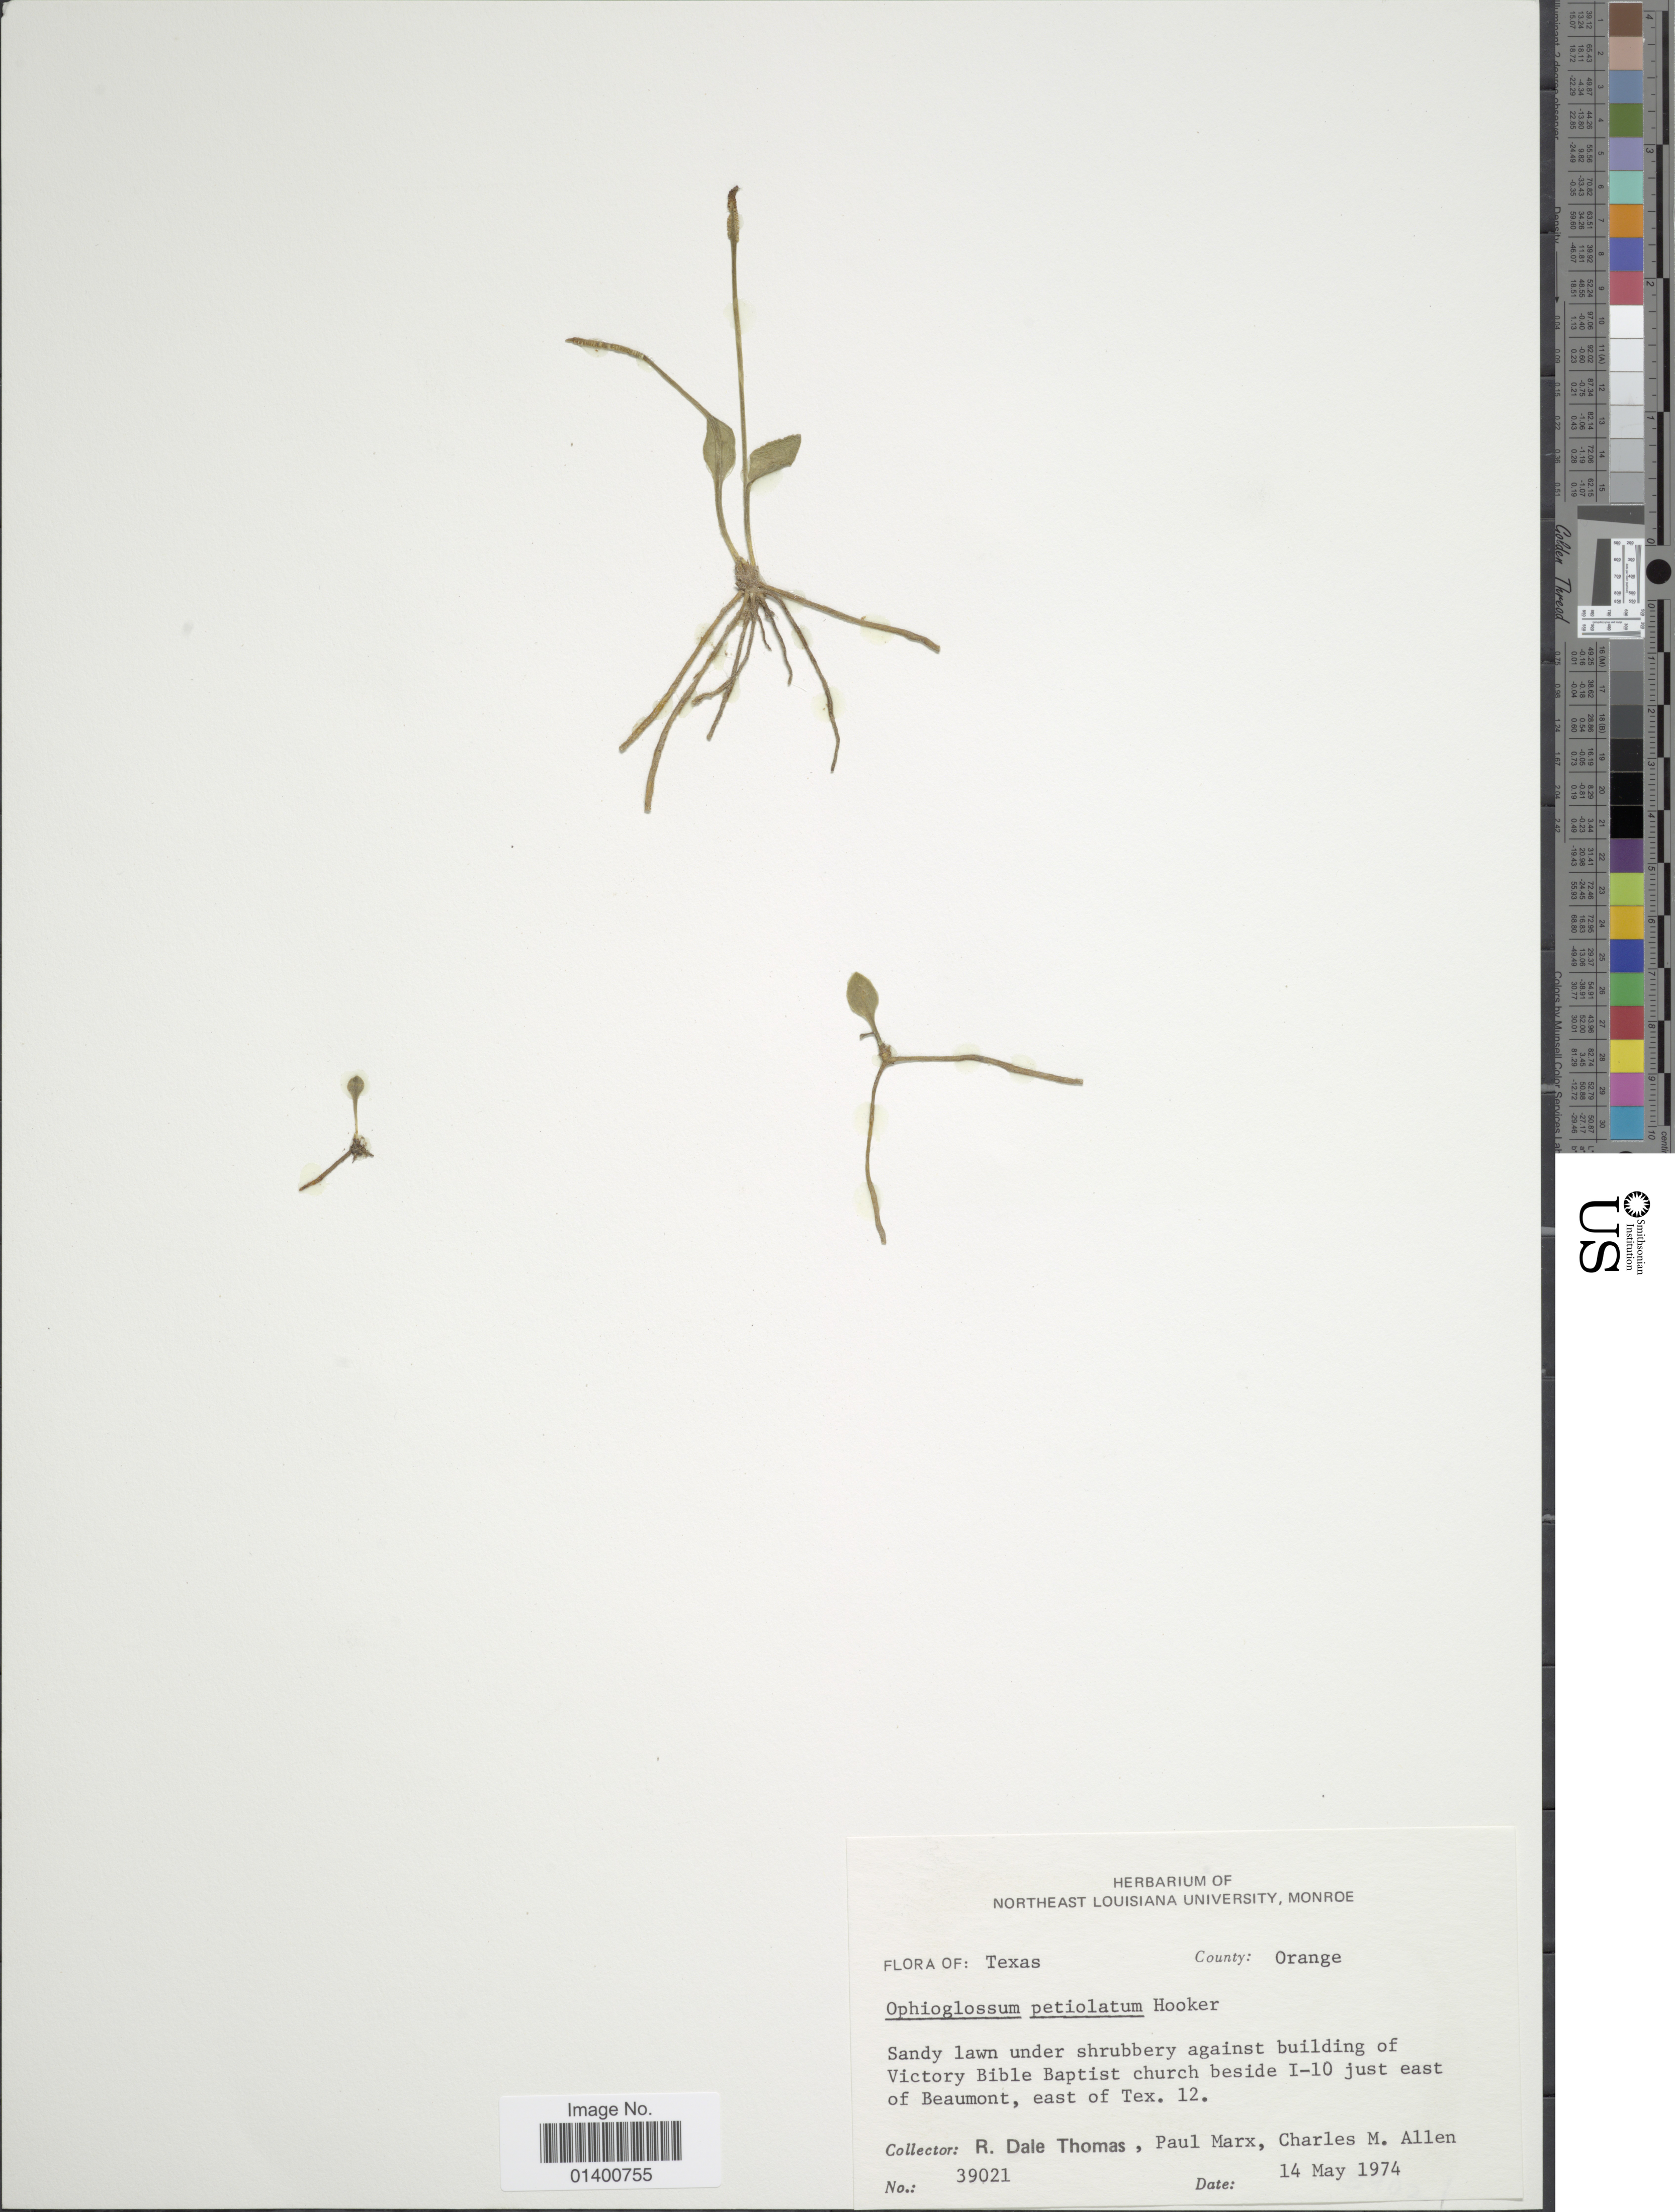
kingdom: Plantae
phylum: Tracheophyta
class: Polypodiopsida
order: Ophioglossales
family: Ophioglossaceae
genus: Ophioglossum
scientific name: Ophioglossum petiolatum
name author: Hook.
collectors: R. Thomas, P. Marx & C. M. Allen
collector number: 39021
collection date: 1974-05-14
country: United States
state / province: Texas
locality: County Orange, Sandy lime under shrubbery against building of Victory Bible Bpatist church beside I-10 just east of Beaumont, east of Tex. 12